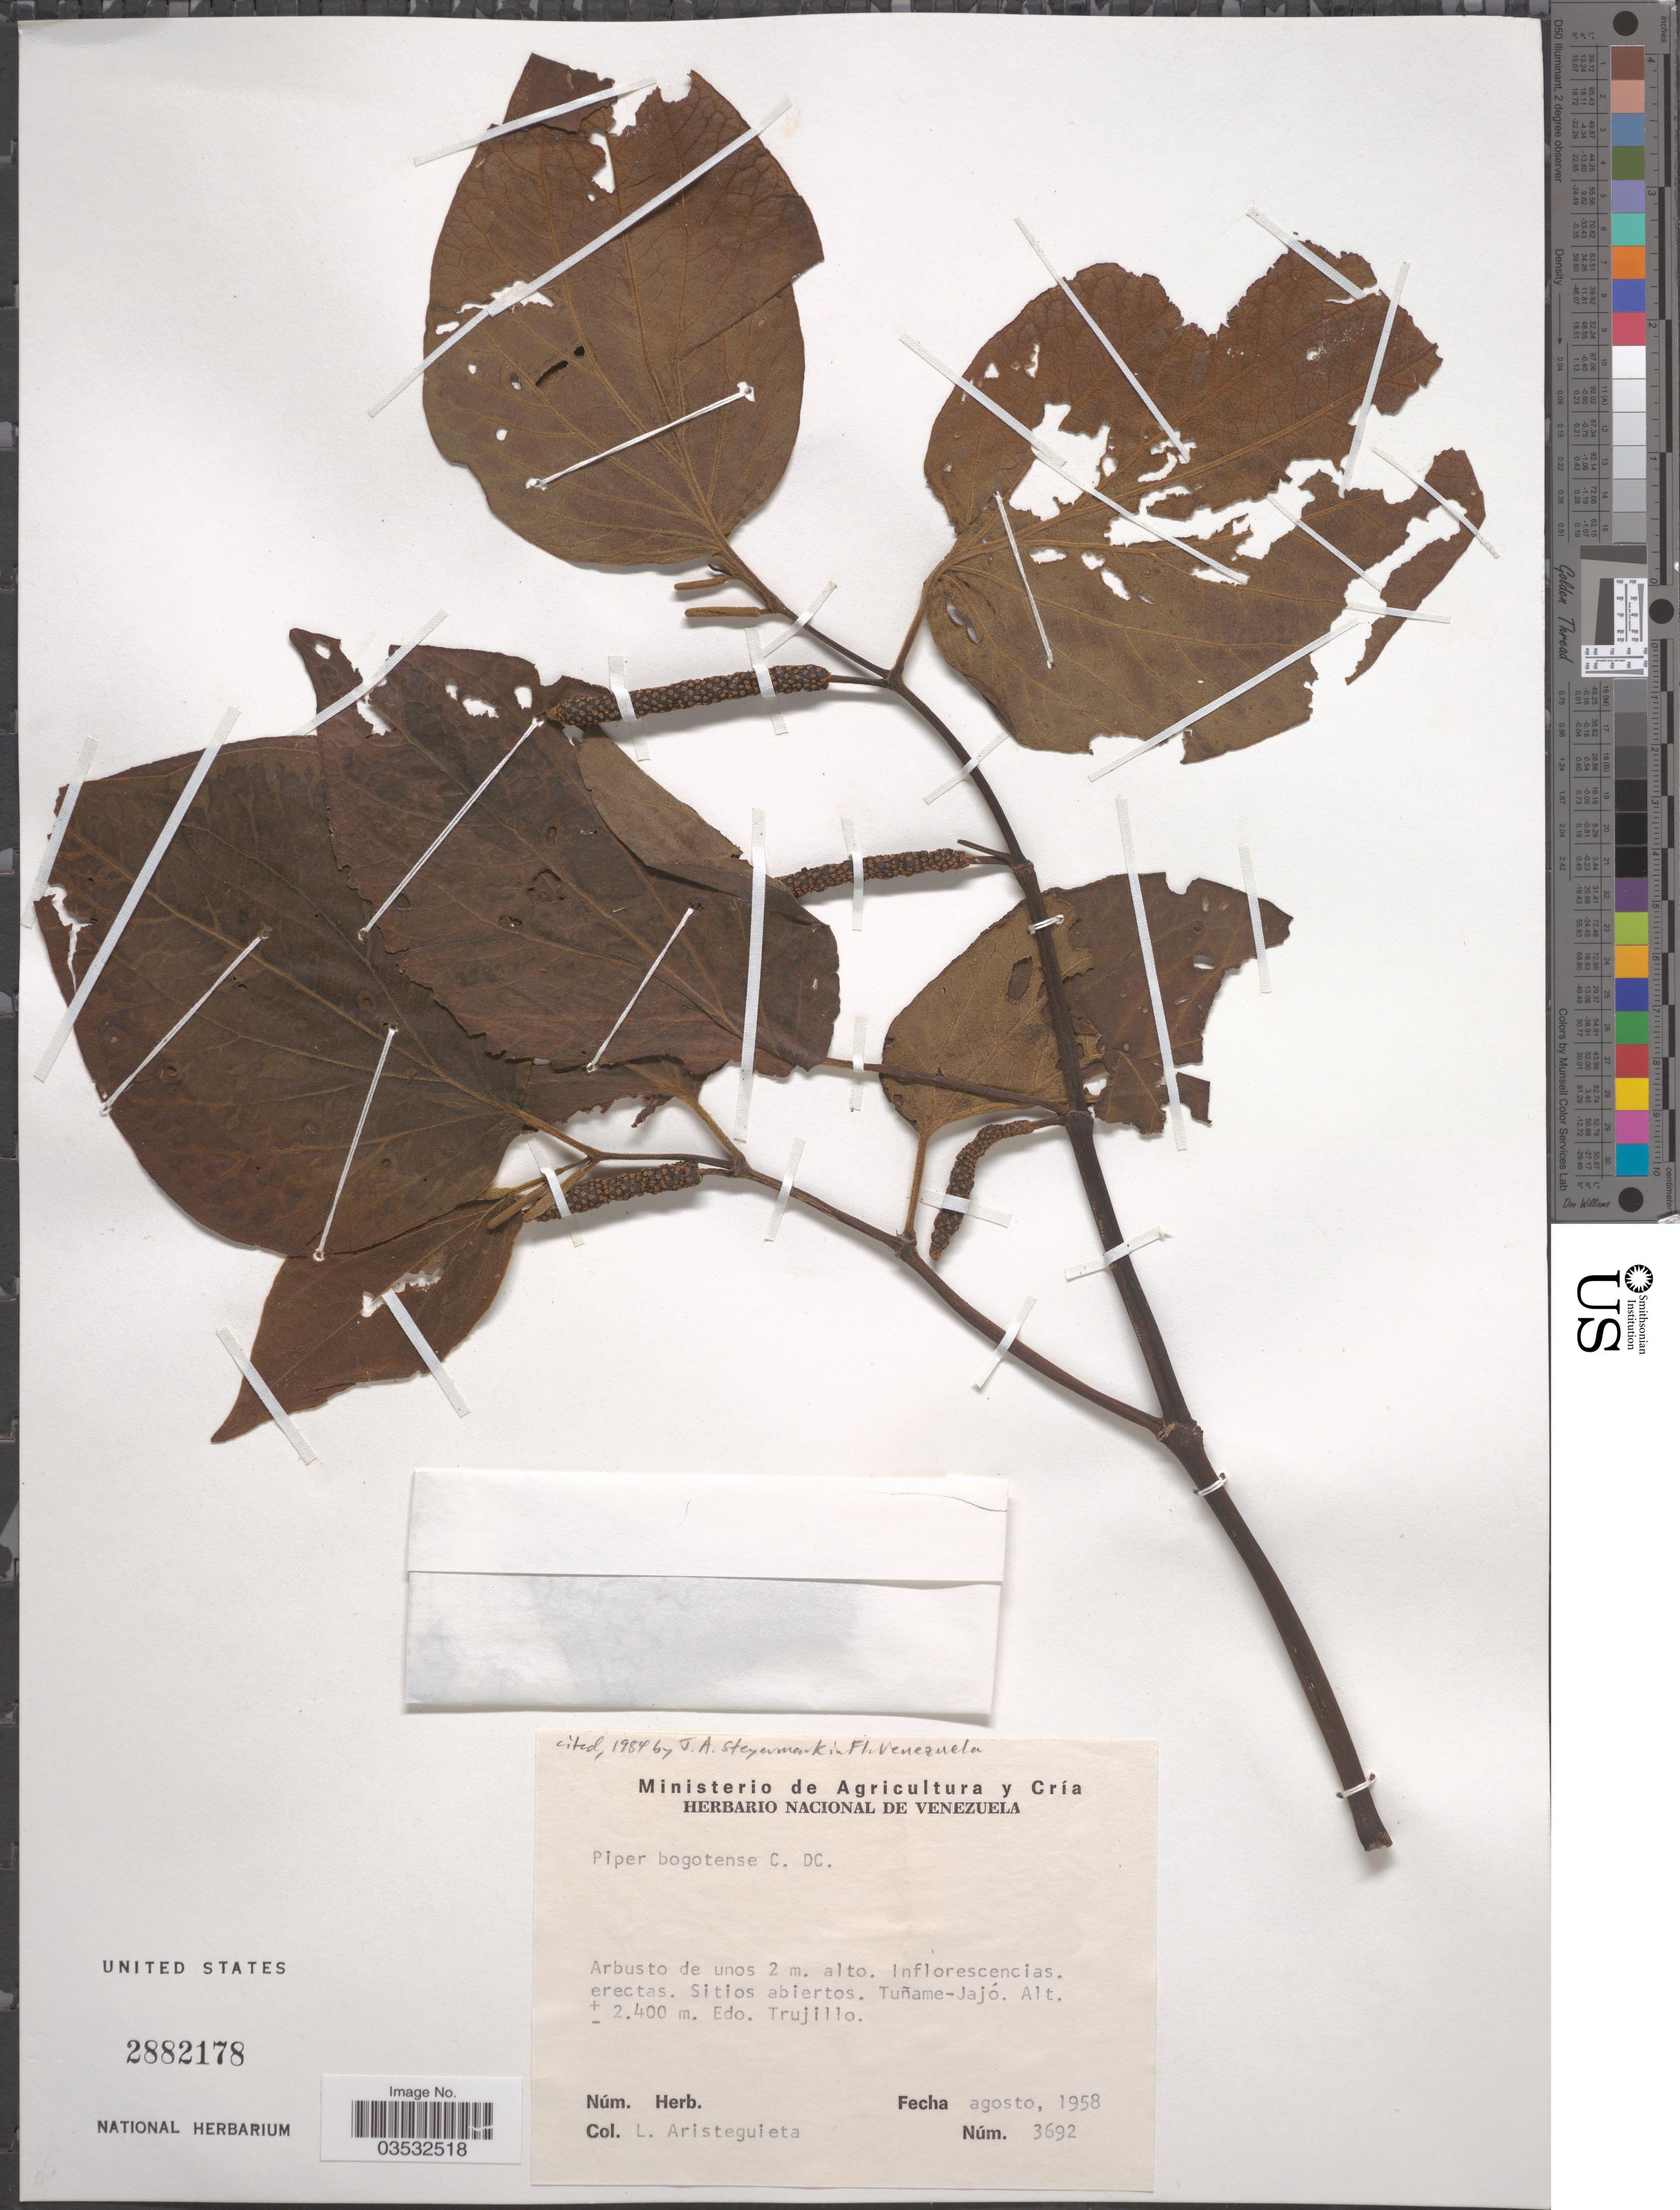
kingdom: Plantae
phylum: Tracheophyta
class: Magnoliopsida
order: Piperales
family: Piperaceae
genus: Piper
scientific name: Piper bogotense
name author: C. DC.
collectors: L. Aristeguieta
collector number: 3692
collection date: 1958-08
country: Venezuela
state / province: Trujillo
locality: Sitios abiertos. Tuñame-Jajó.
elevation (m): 2400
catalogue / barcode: US 2882178